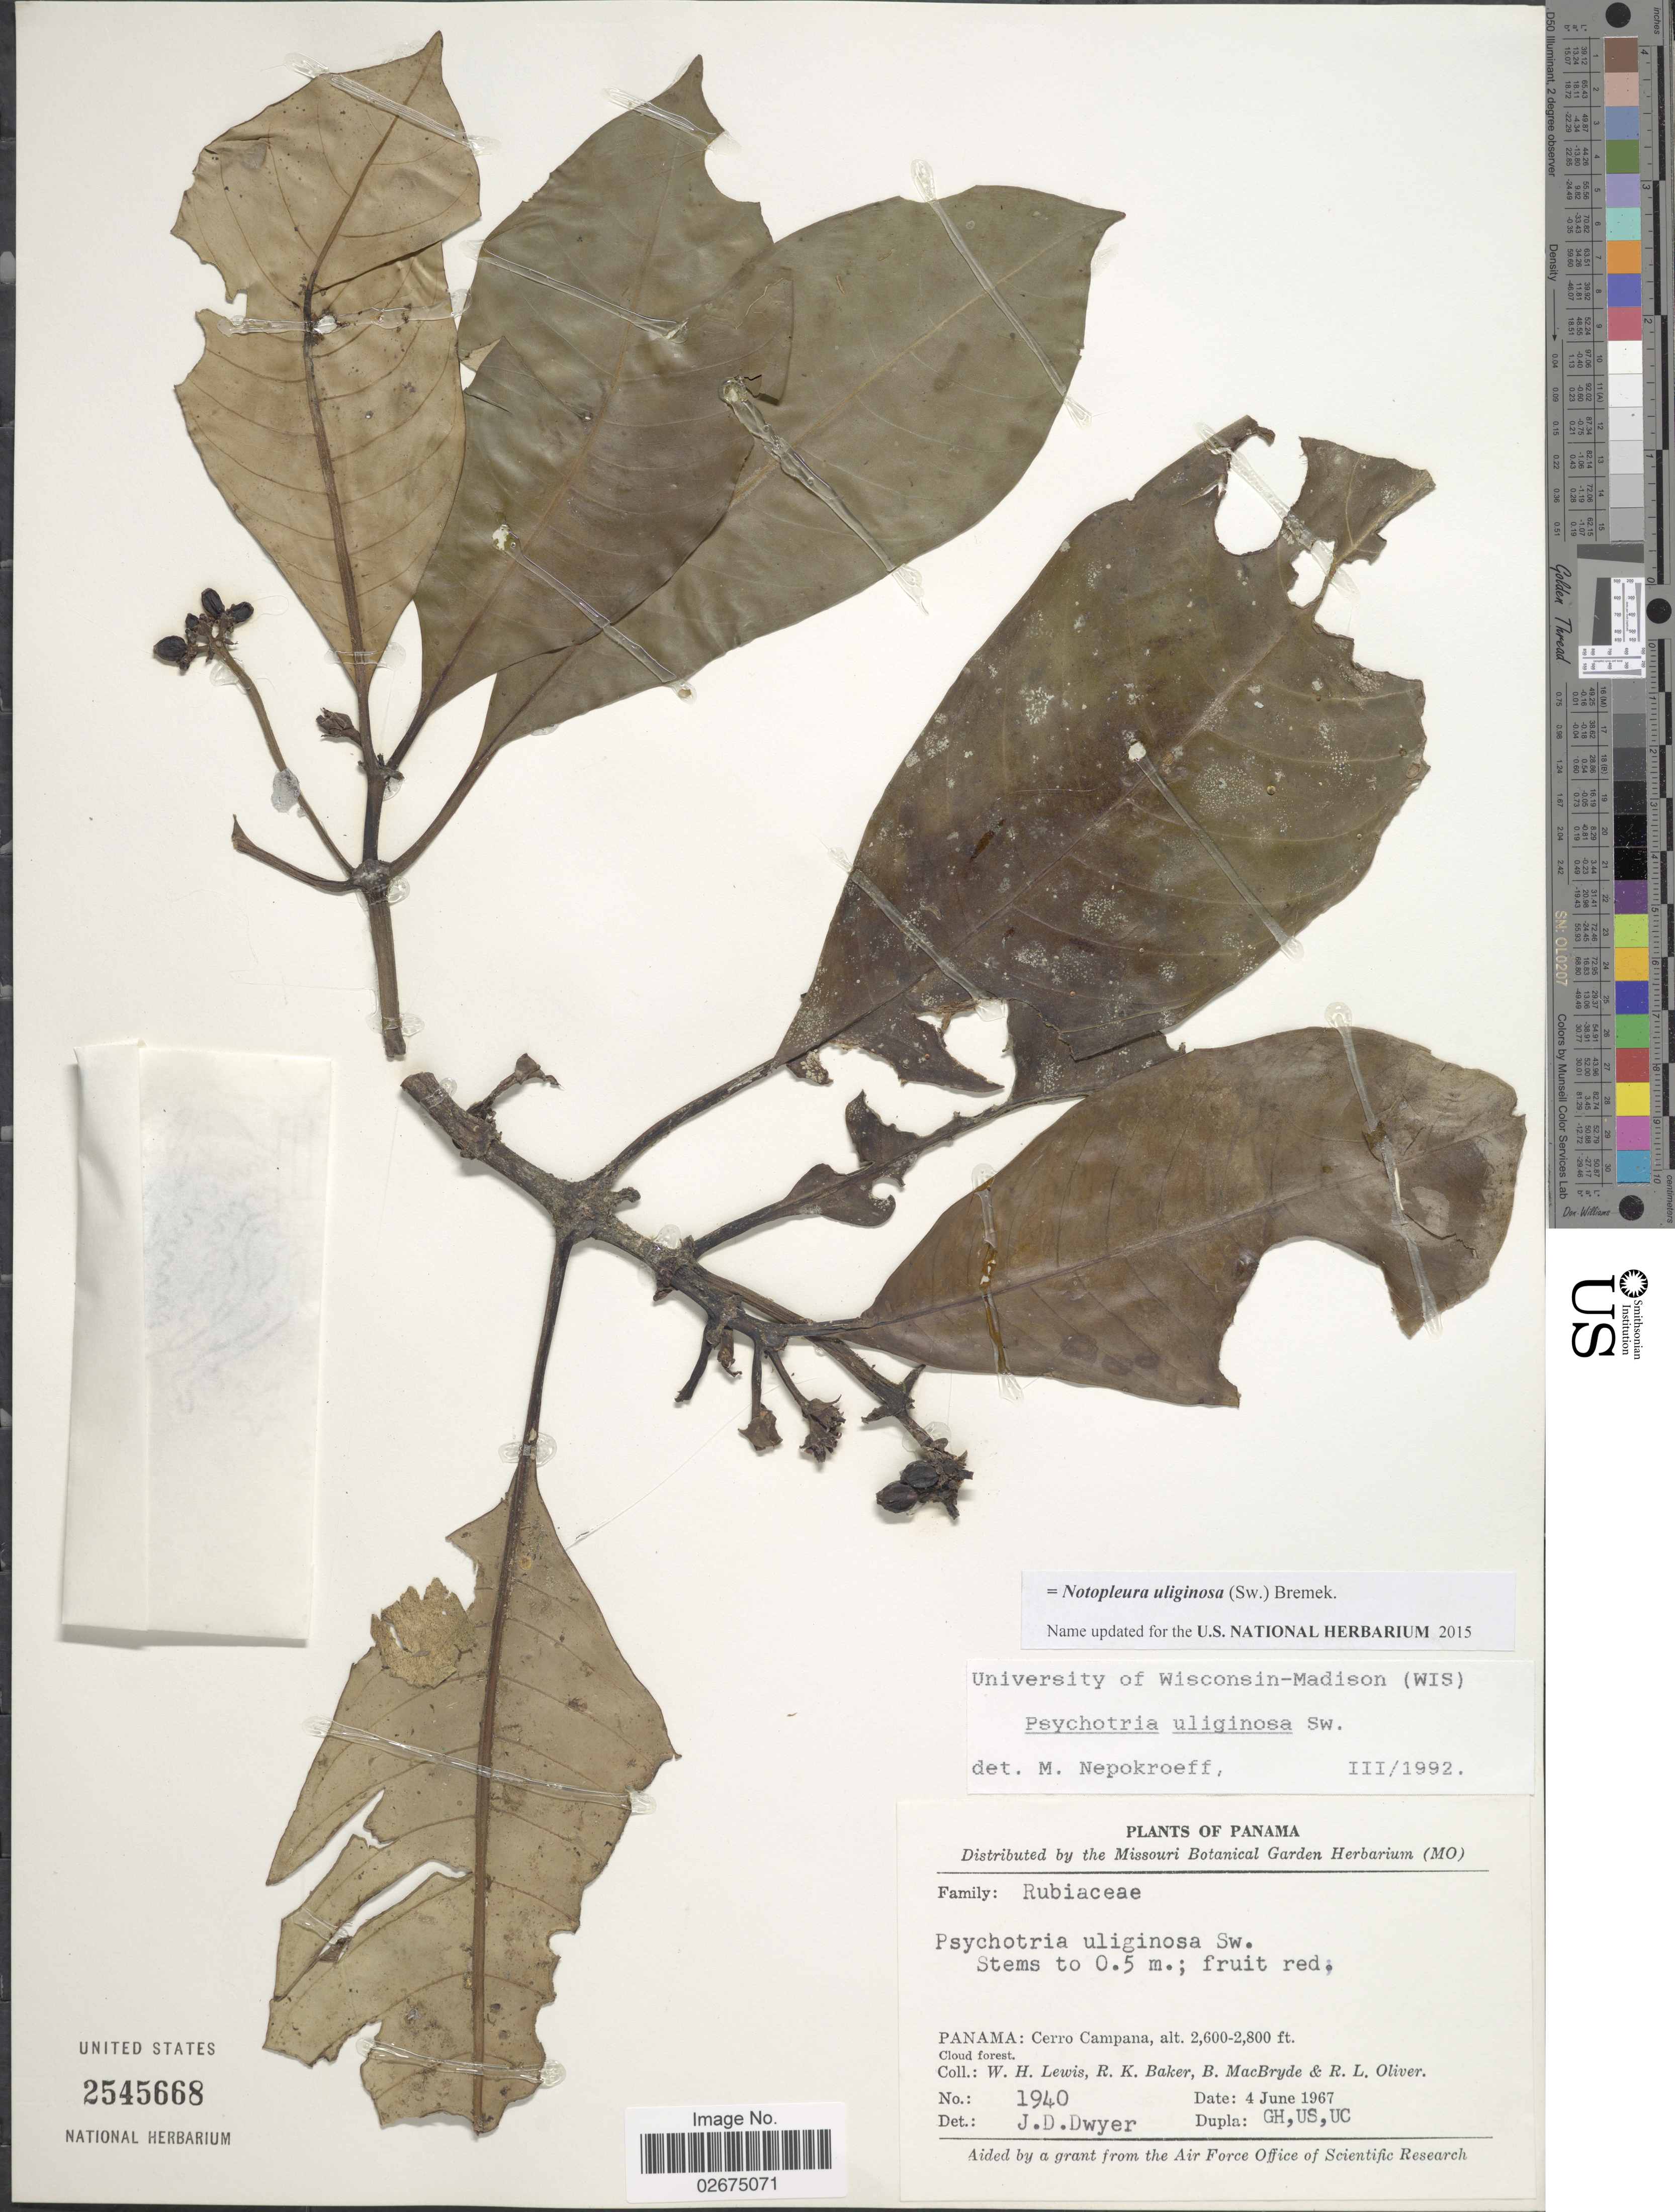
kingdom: Plantae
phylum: Tracheophyta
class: Magnoliopsida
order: Gentianales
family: Rubiaceae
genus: Notopleura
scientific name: Notopleura uliginosa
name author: (Sw.) Bremek.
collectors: W. H. Lewis, R. K. Baker, B. MacBryde & R. Oliver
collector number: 1940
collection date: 1967-06-04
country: Panama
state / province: Panamá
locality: Cerro Campana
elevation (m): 792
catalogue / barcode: US 2545668